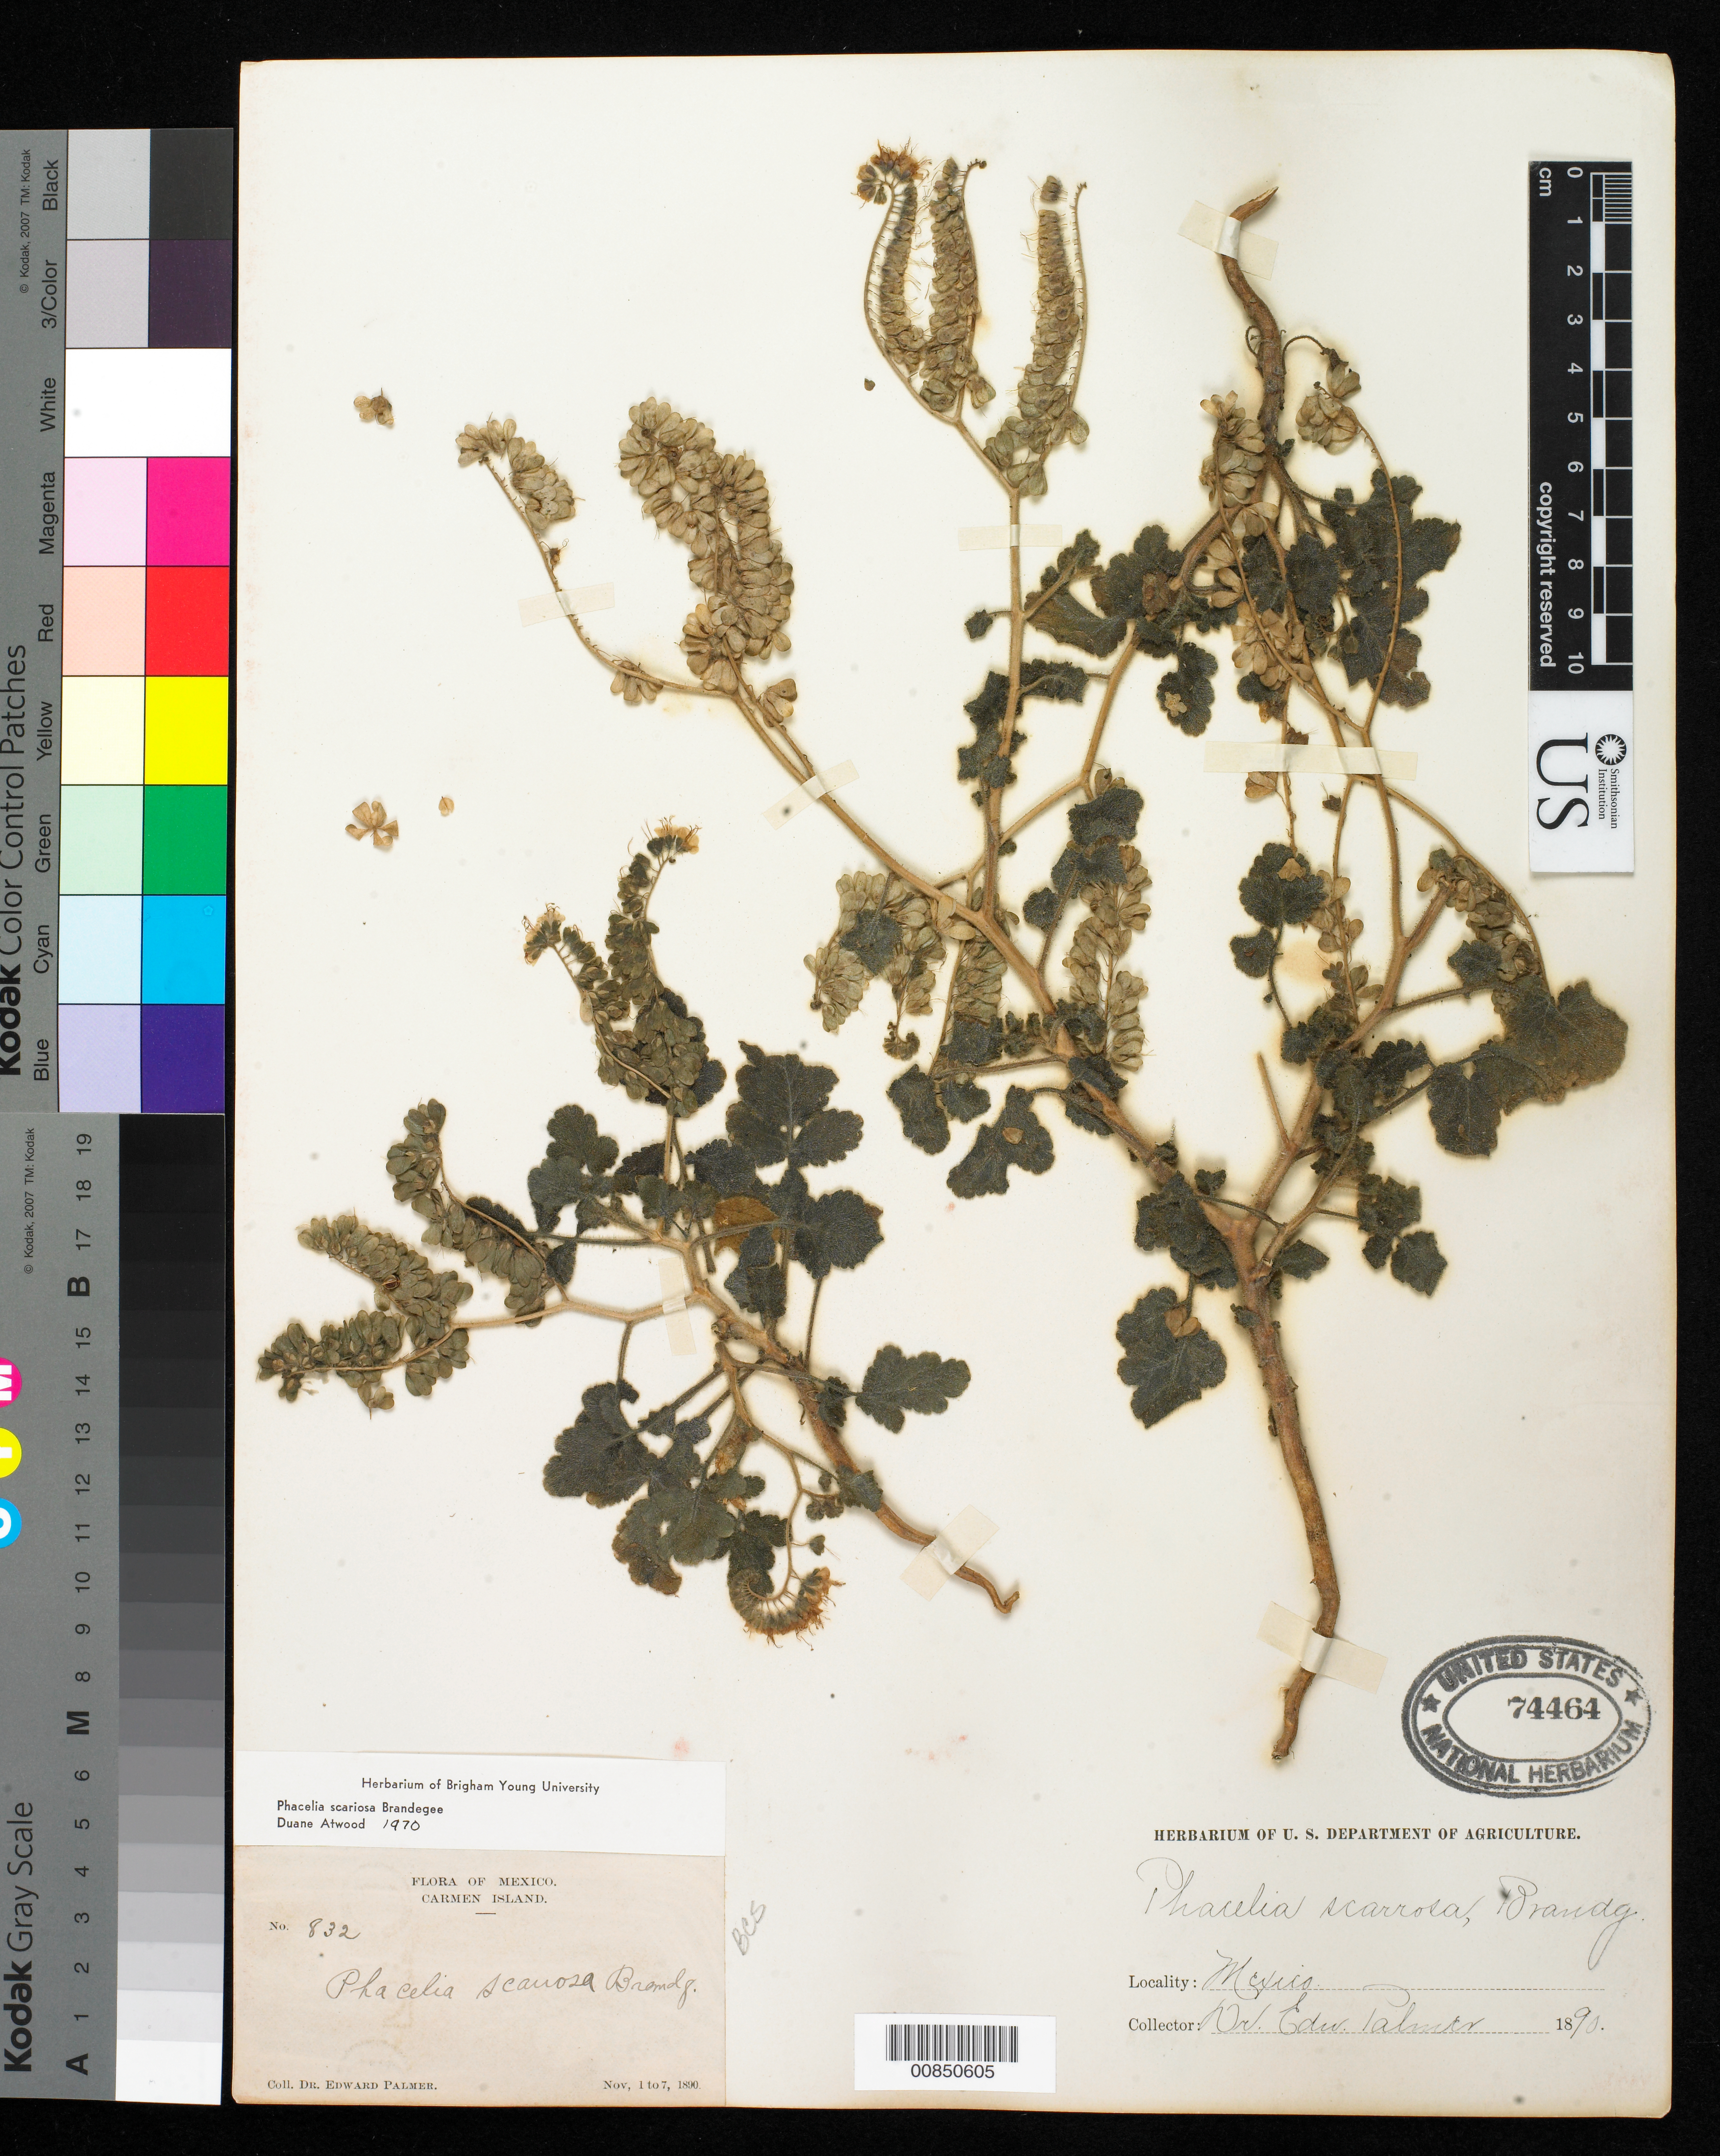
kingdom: Plantae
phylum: Tracheophyta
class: Magnoliopsida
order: Boraginales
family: Hydrophyllaceae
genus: Phacelia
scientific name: Phacelia scariosa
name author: Brandegee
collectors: E. Palmer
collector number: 832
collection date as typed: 01 Nov 1890 to 07 Nov 1890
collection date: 1890-11-01/1890-11-07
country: Mexico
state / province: Baja California Sur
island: Carmen I.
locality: Carmen Island, Baja California Sur.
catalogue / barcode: US 74464